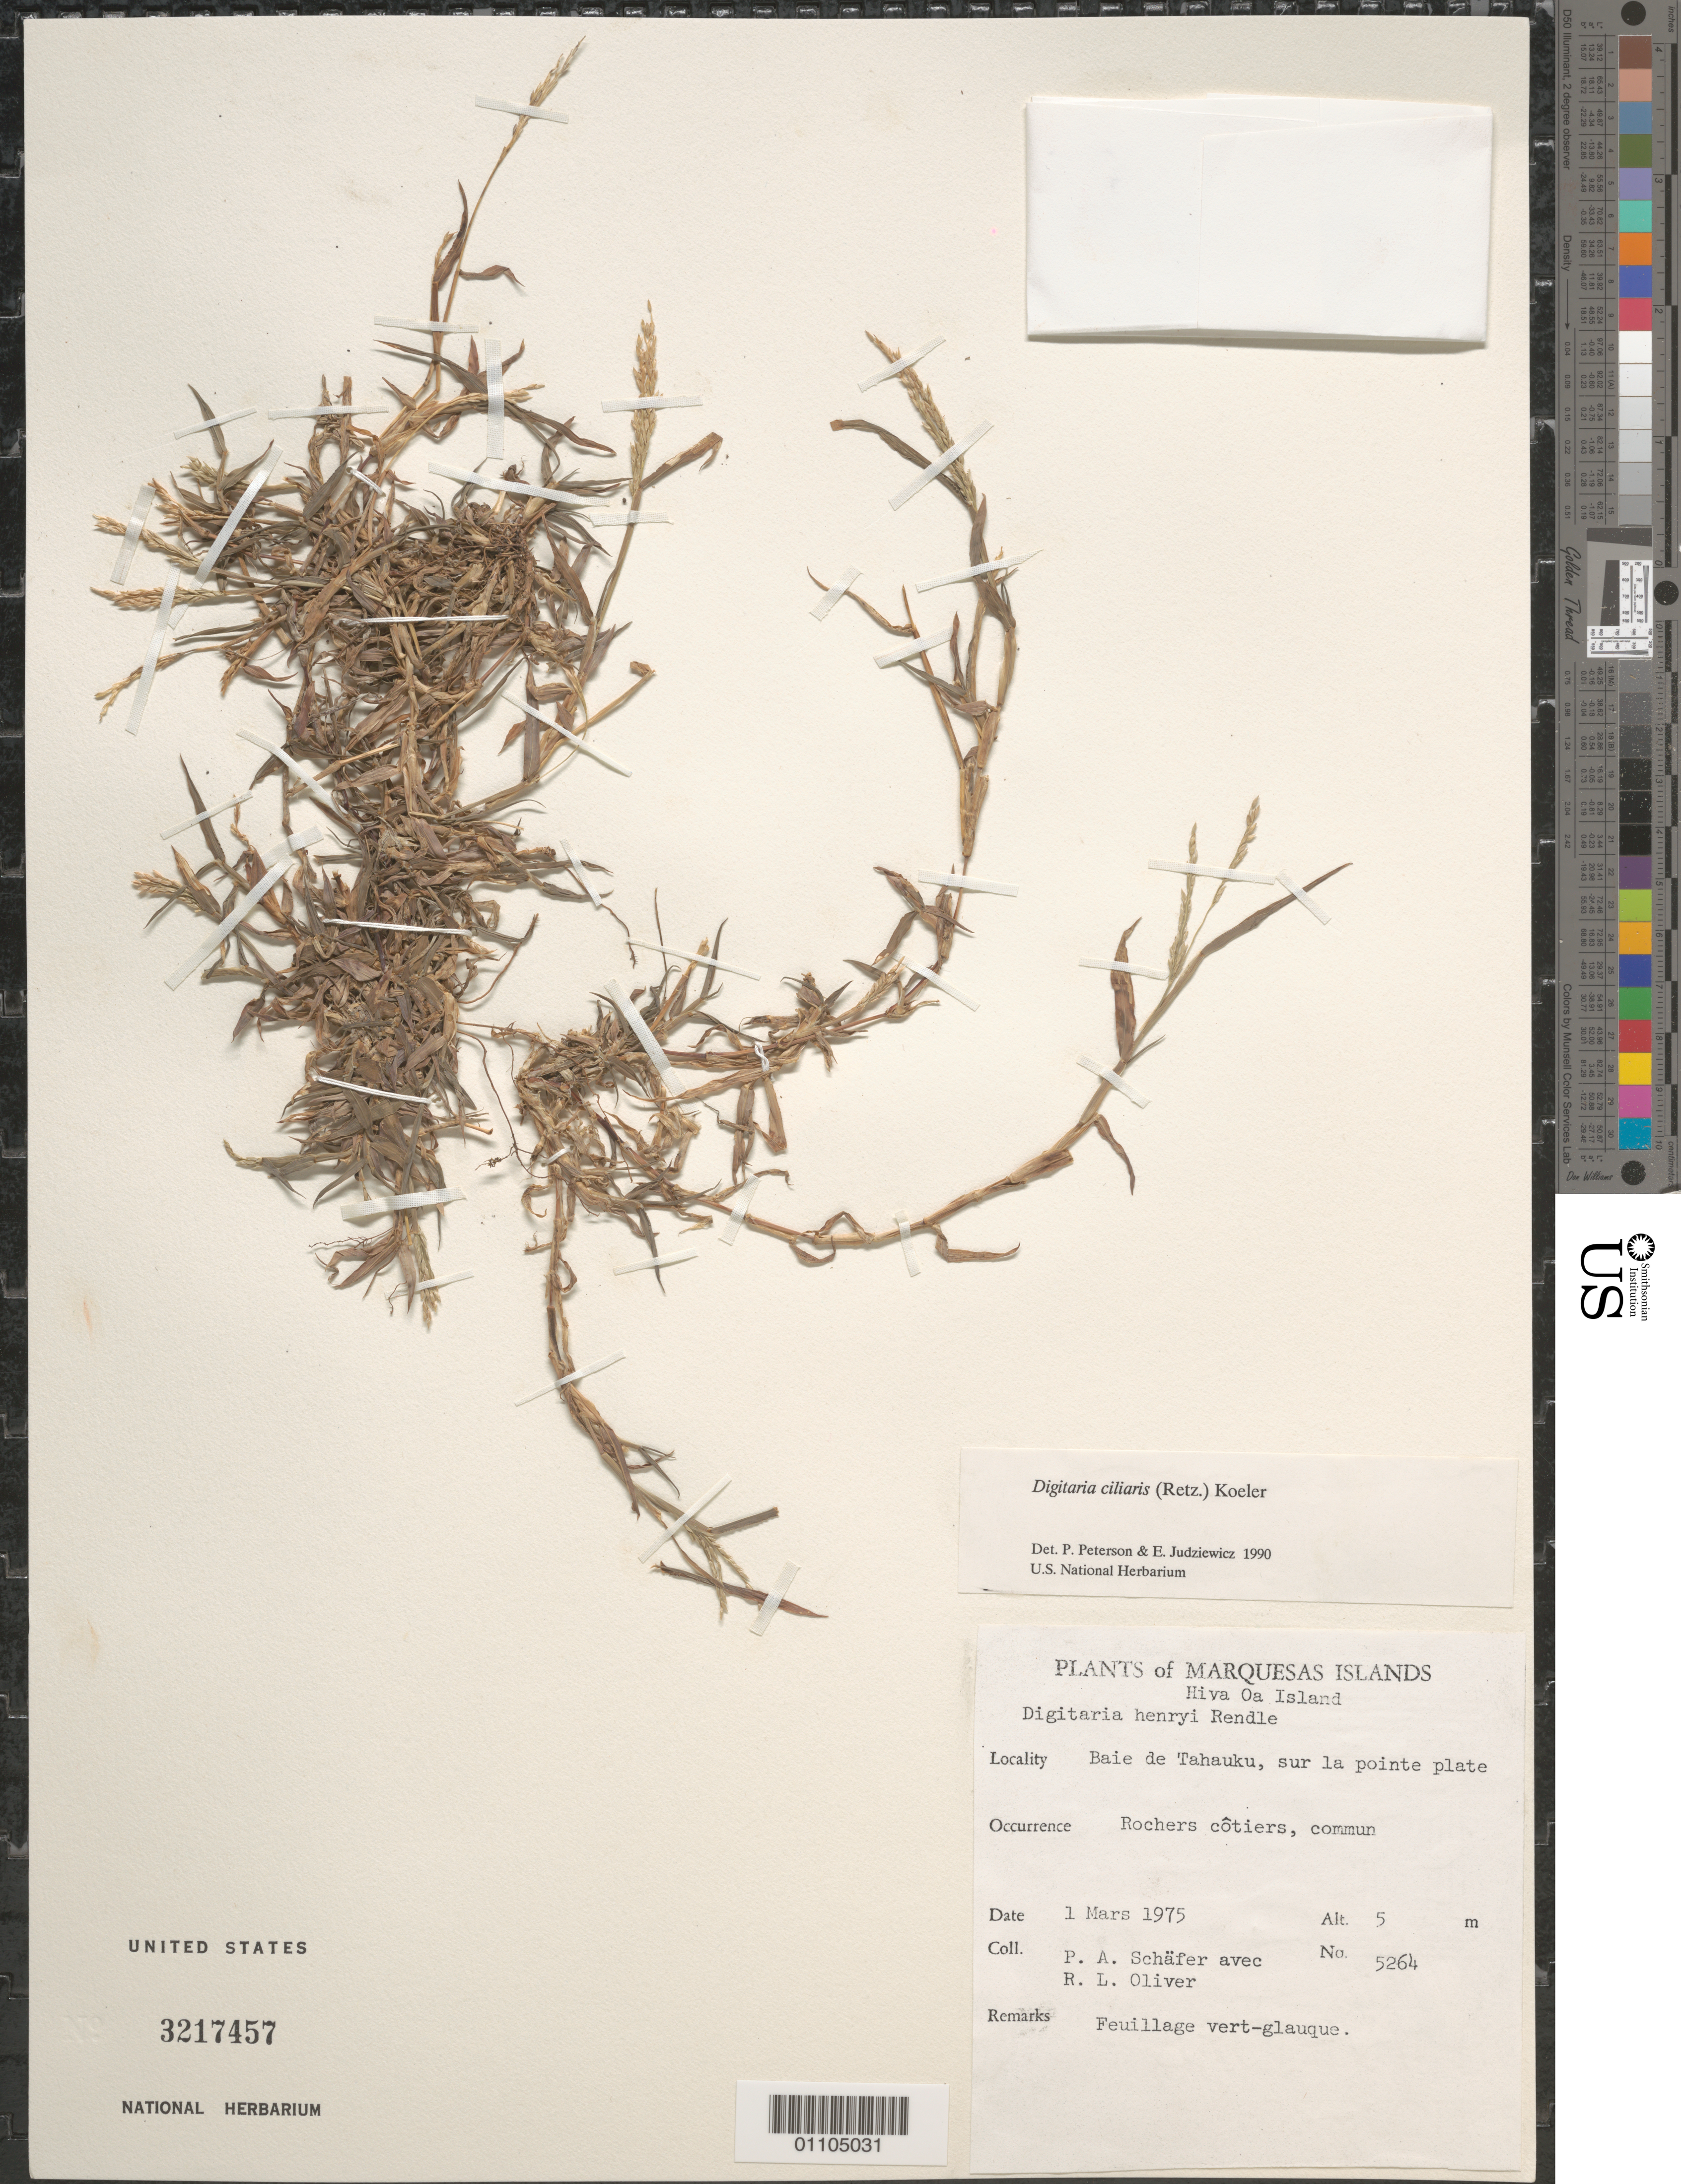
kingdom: Plantae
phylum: Tracheophyta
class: Liliopsida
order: Poales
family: Poaceae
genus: Digitaria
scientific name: Digitaria ciliaris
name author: (Retz.) Koeler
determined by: Peterson, P. M.; Judziewicz, E. J.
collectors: P. A. Schäfer & R. L. Oliver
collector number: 5264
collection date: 1975-03-01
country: French Polynesia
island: Hiva Oa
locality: Baie de Tahauku, sur la pointe plate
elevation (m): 5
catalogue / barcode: US 3217457